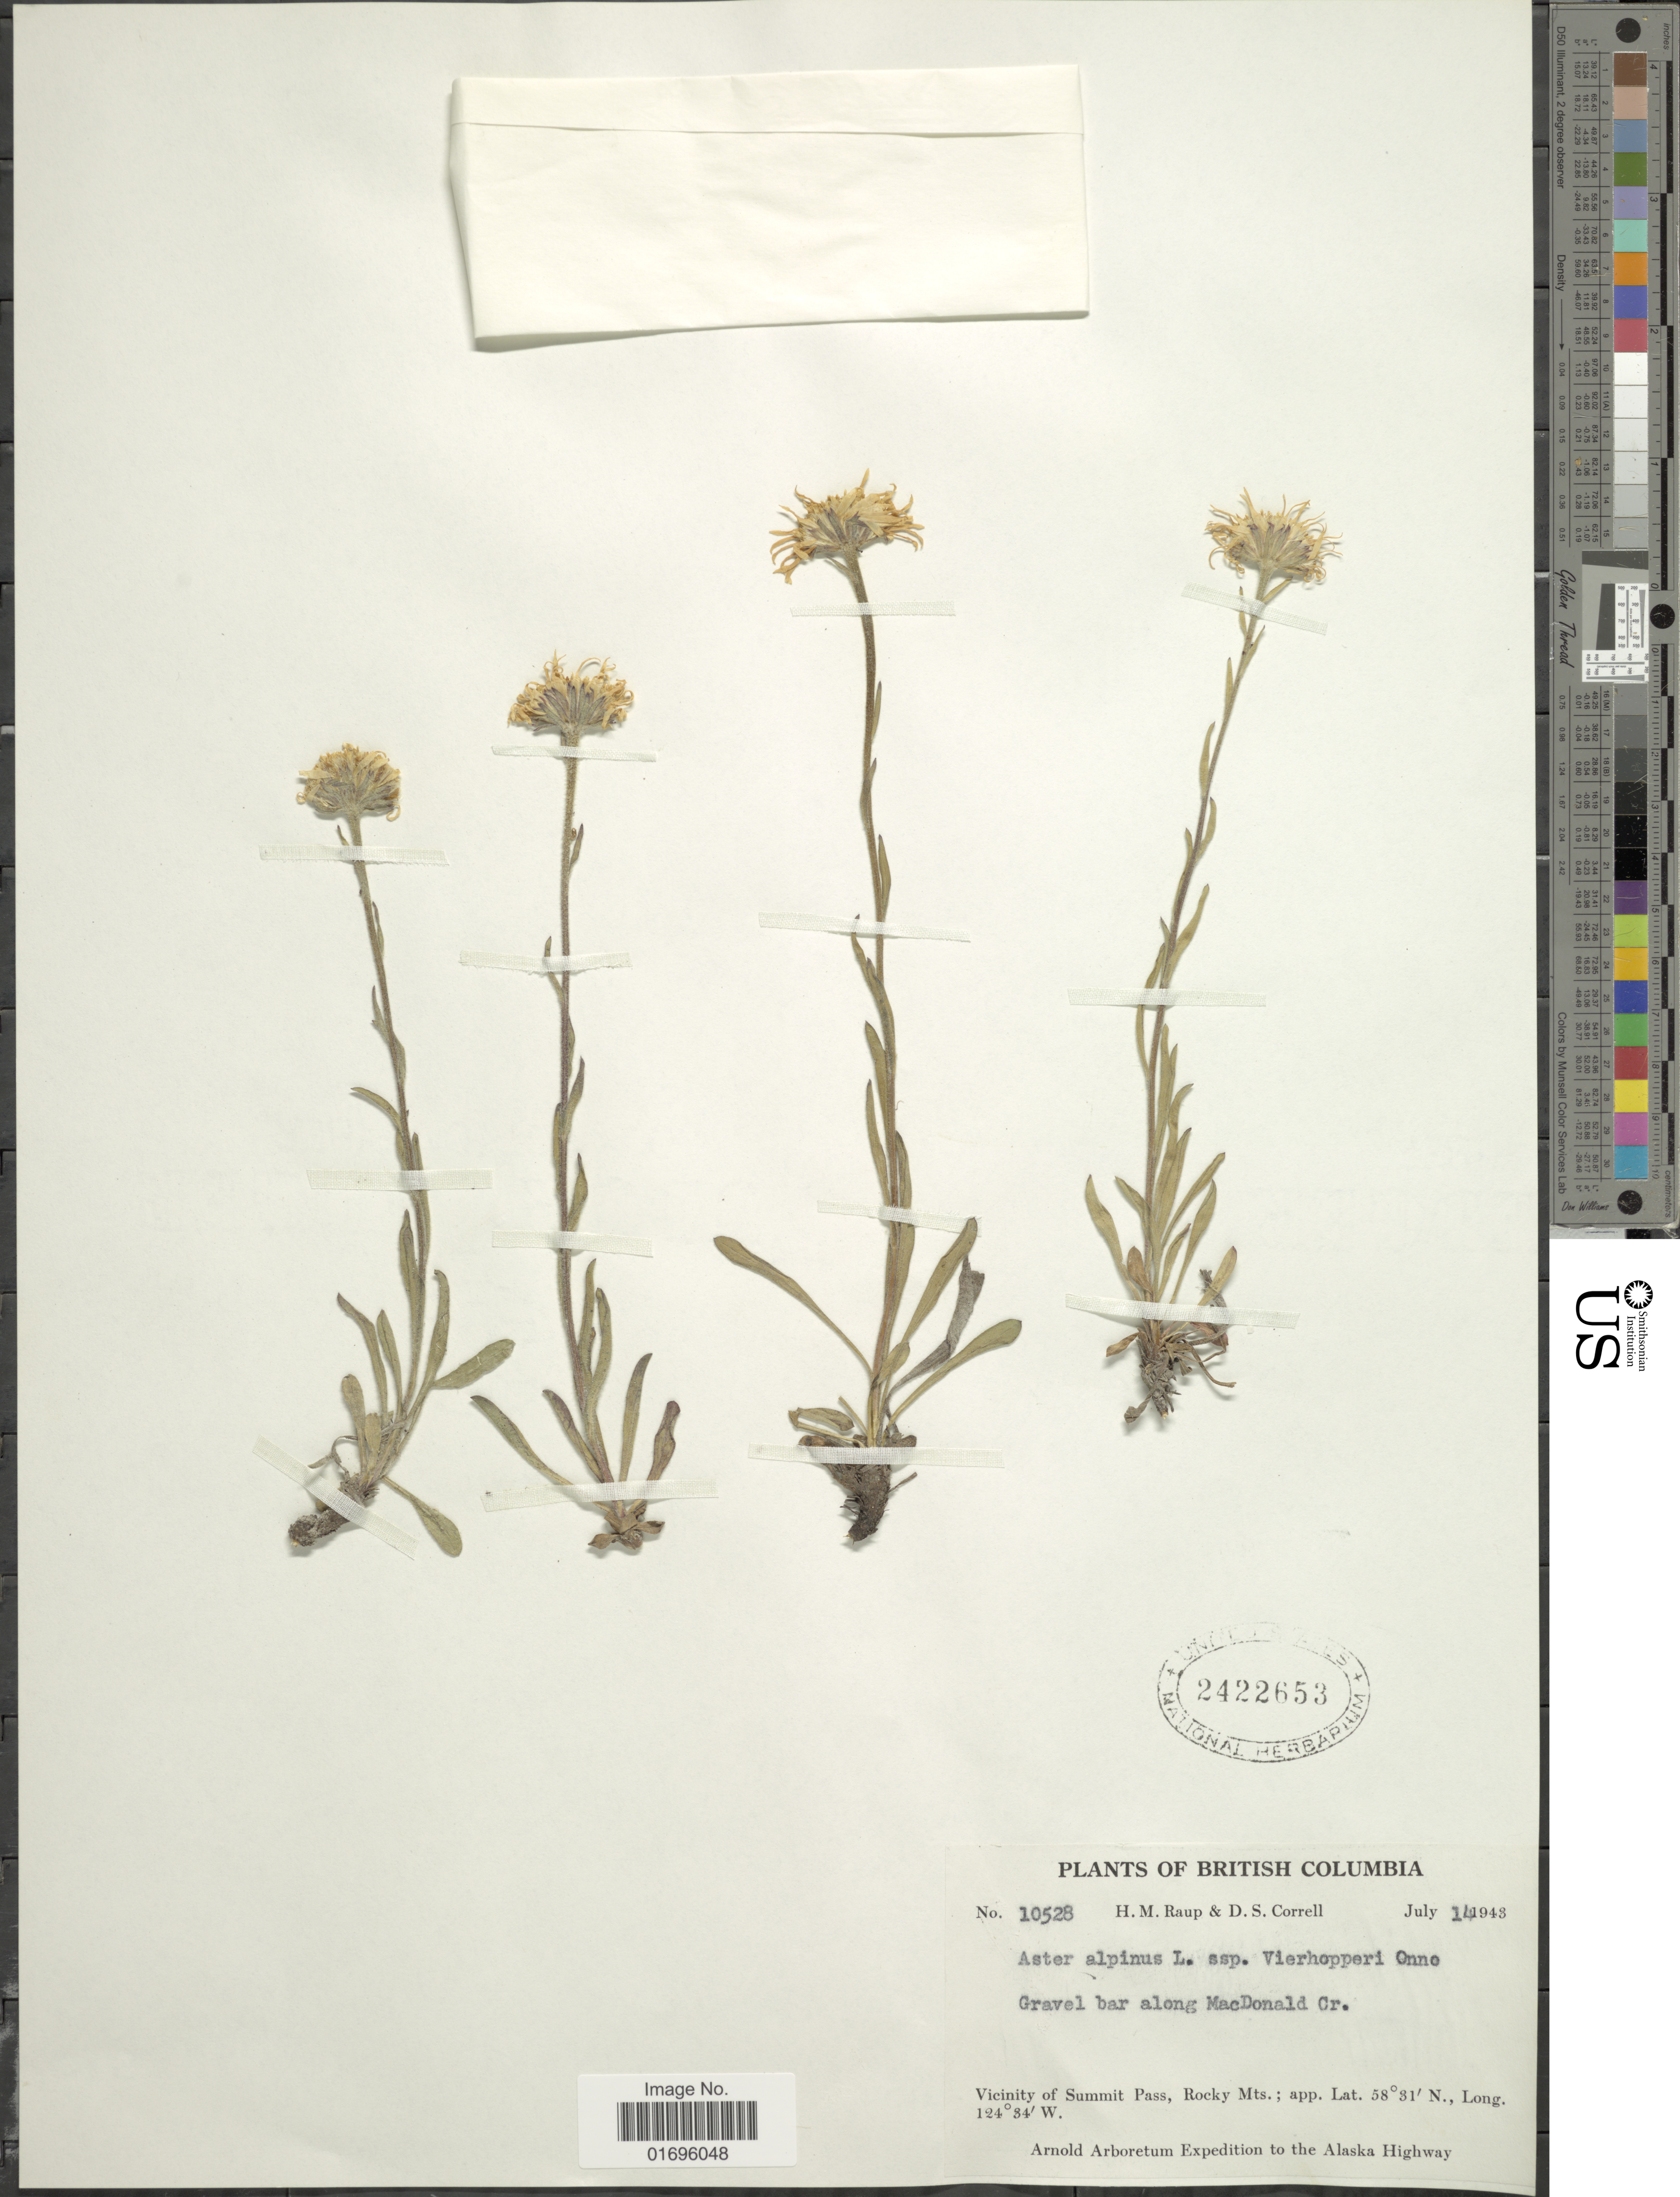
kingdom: Plantae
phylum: Tracheophyta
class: Magnoliopsida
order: Asterales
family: Asteraceae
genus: Aster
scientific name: Aster alpinus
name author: L.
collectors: H. Raup & D. S. Correll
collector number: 10528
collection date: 1943-07-14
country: Canada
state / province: British Columbia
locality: Gravel bar along MacDonald Cr. Vicinity of Summit Pass, Rocky Mts.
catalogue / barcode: US 2422653